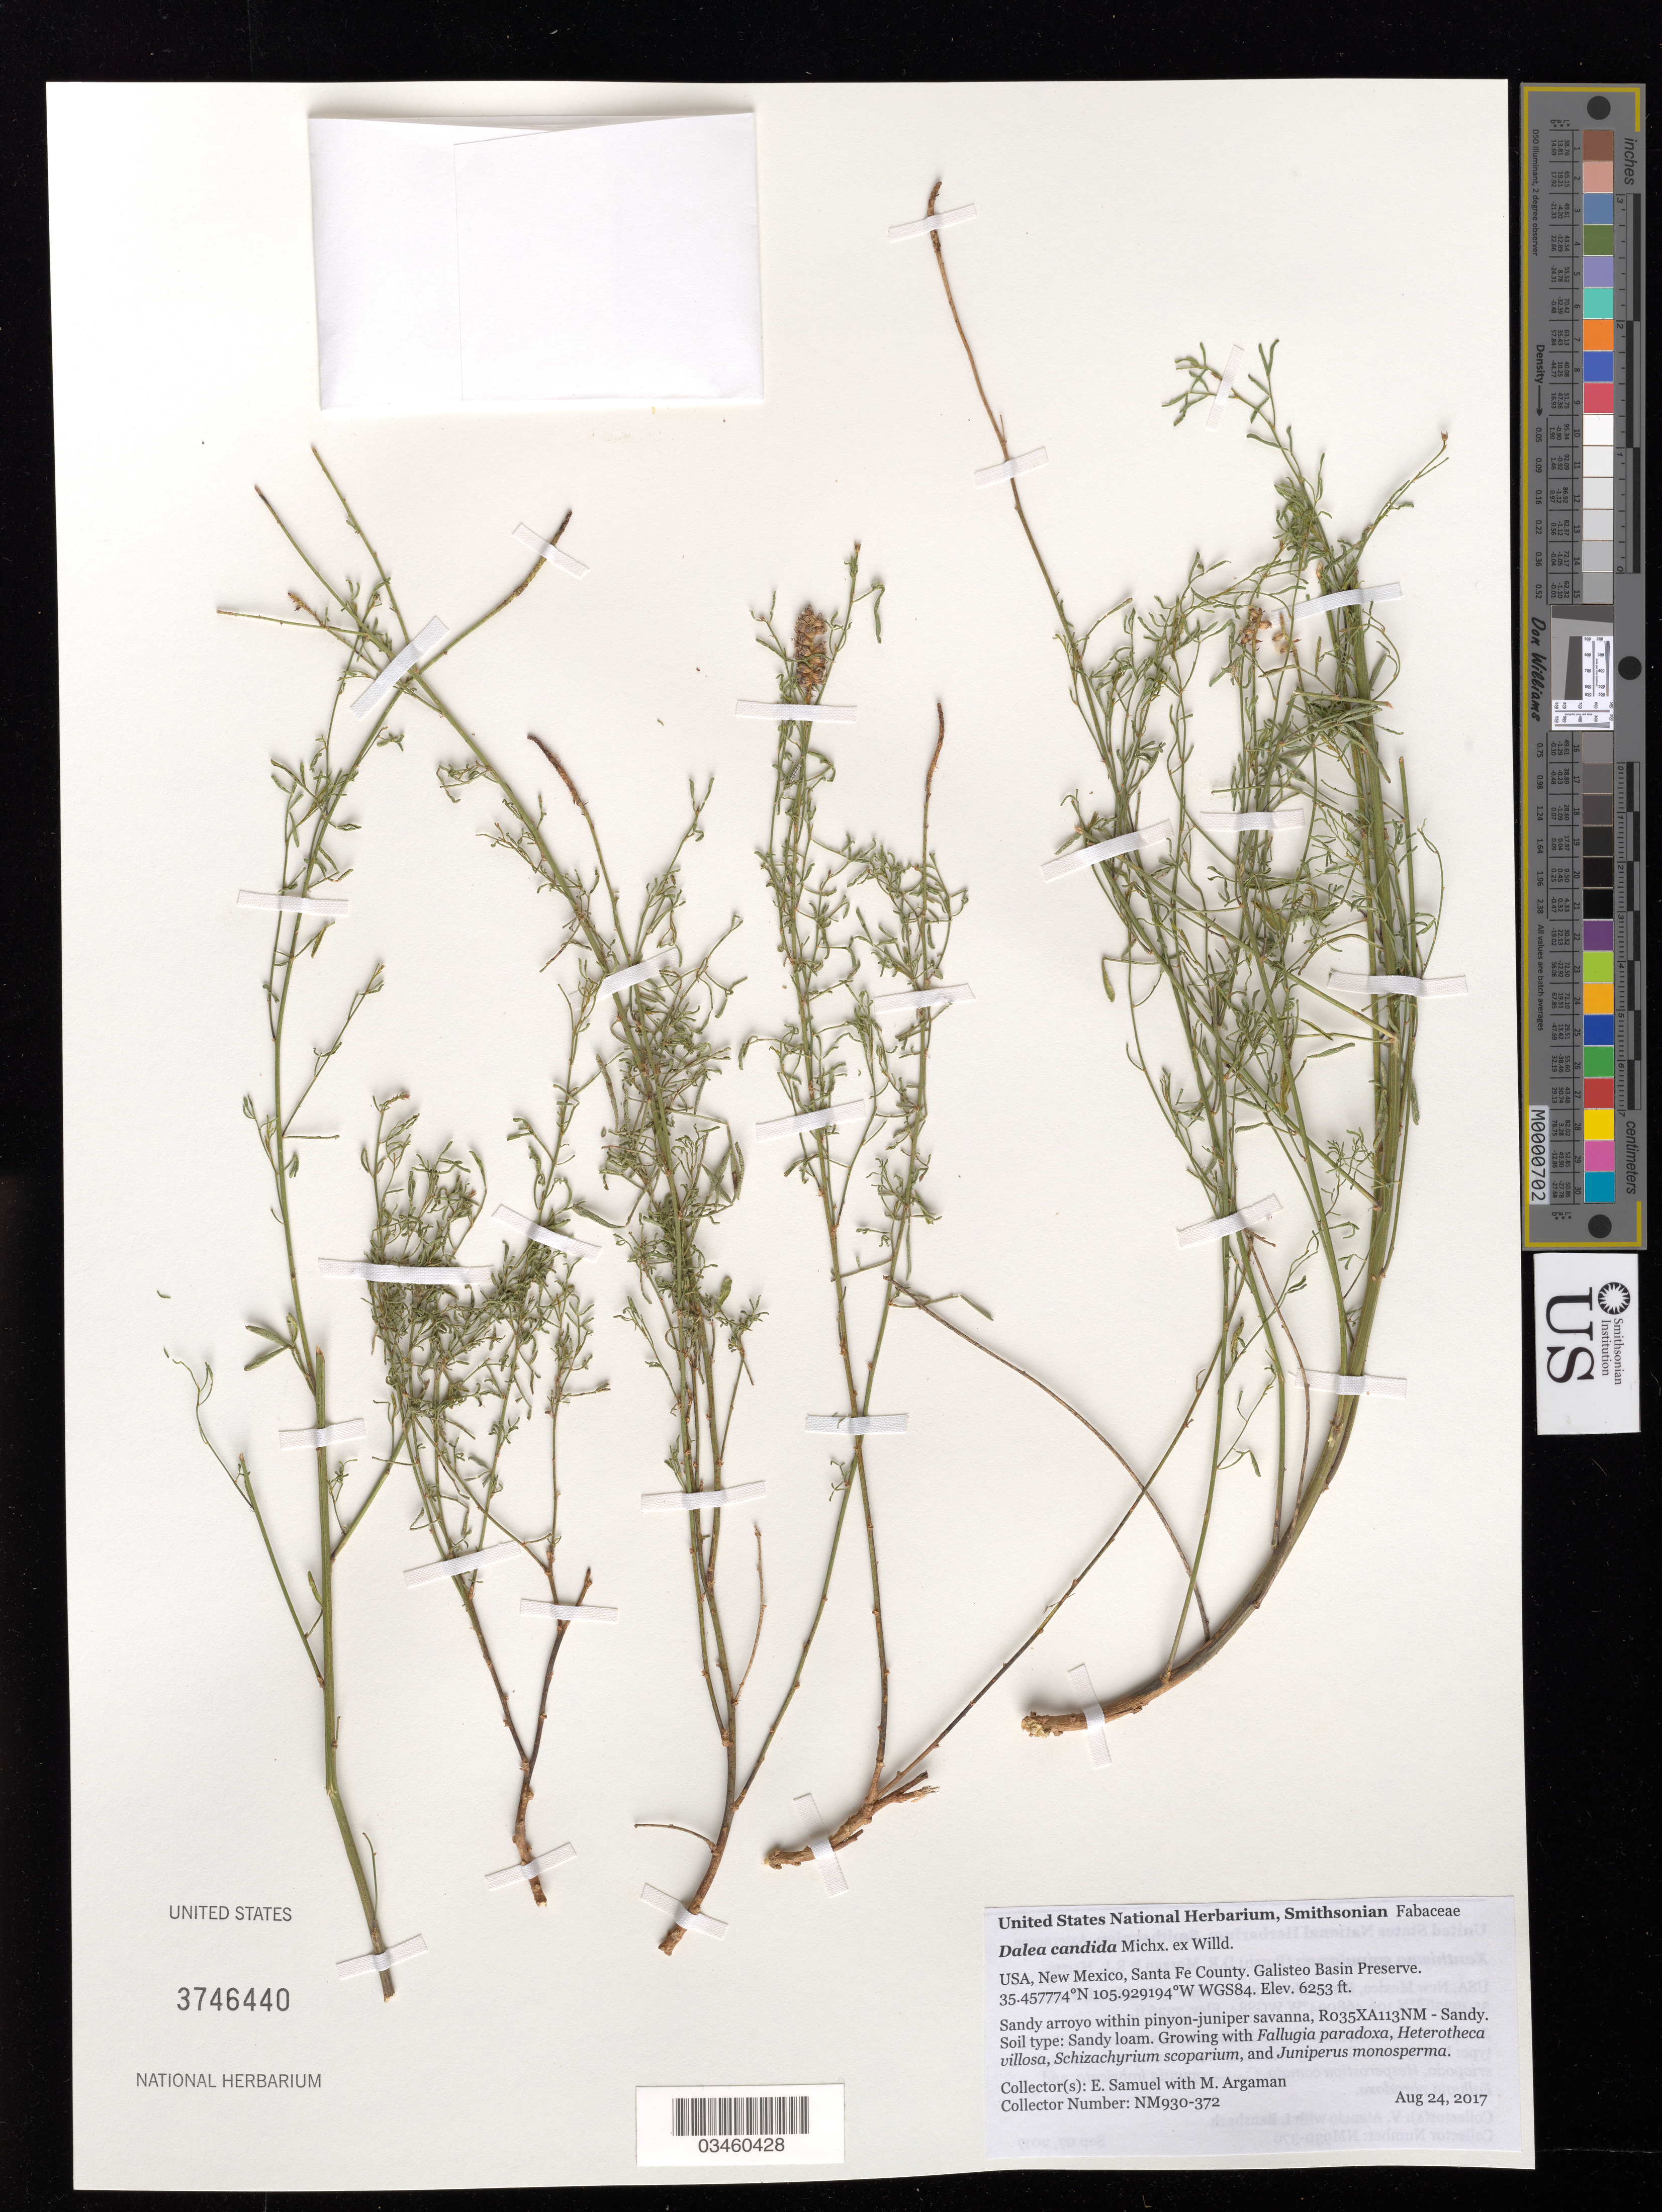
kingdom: Plantae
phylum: Tracheophyta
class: Magnoliopsida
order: Fabales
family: Fabaceae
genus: Dalea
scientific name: Dalea candida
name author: Michx. ex Willd.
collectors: E. Samuel & M. Argaman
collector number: NM930-372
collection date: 2017-08-24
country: United States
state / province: New Mexico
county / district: Santa Fe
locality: Galisteo Basin Preserve.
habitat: R035XA113NM - Sandy loam. Sandy arroyowithin pinyon-juniper savanna.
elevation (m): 1906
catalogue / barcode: US 3746440